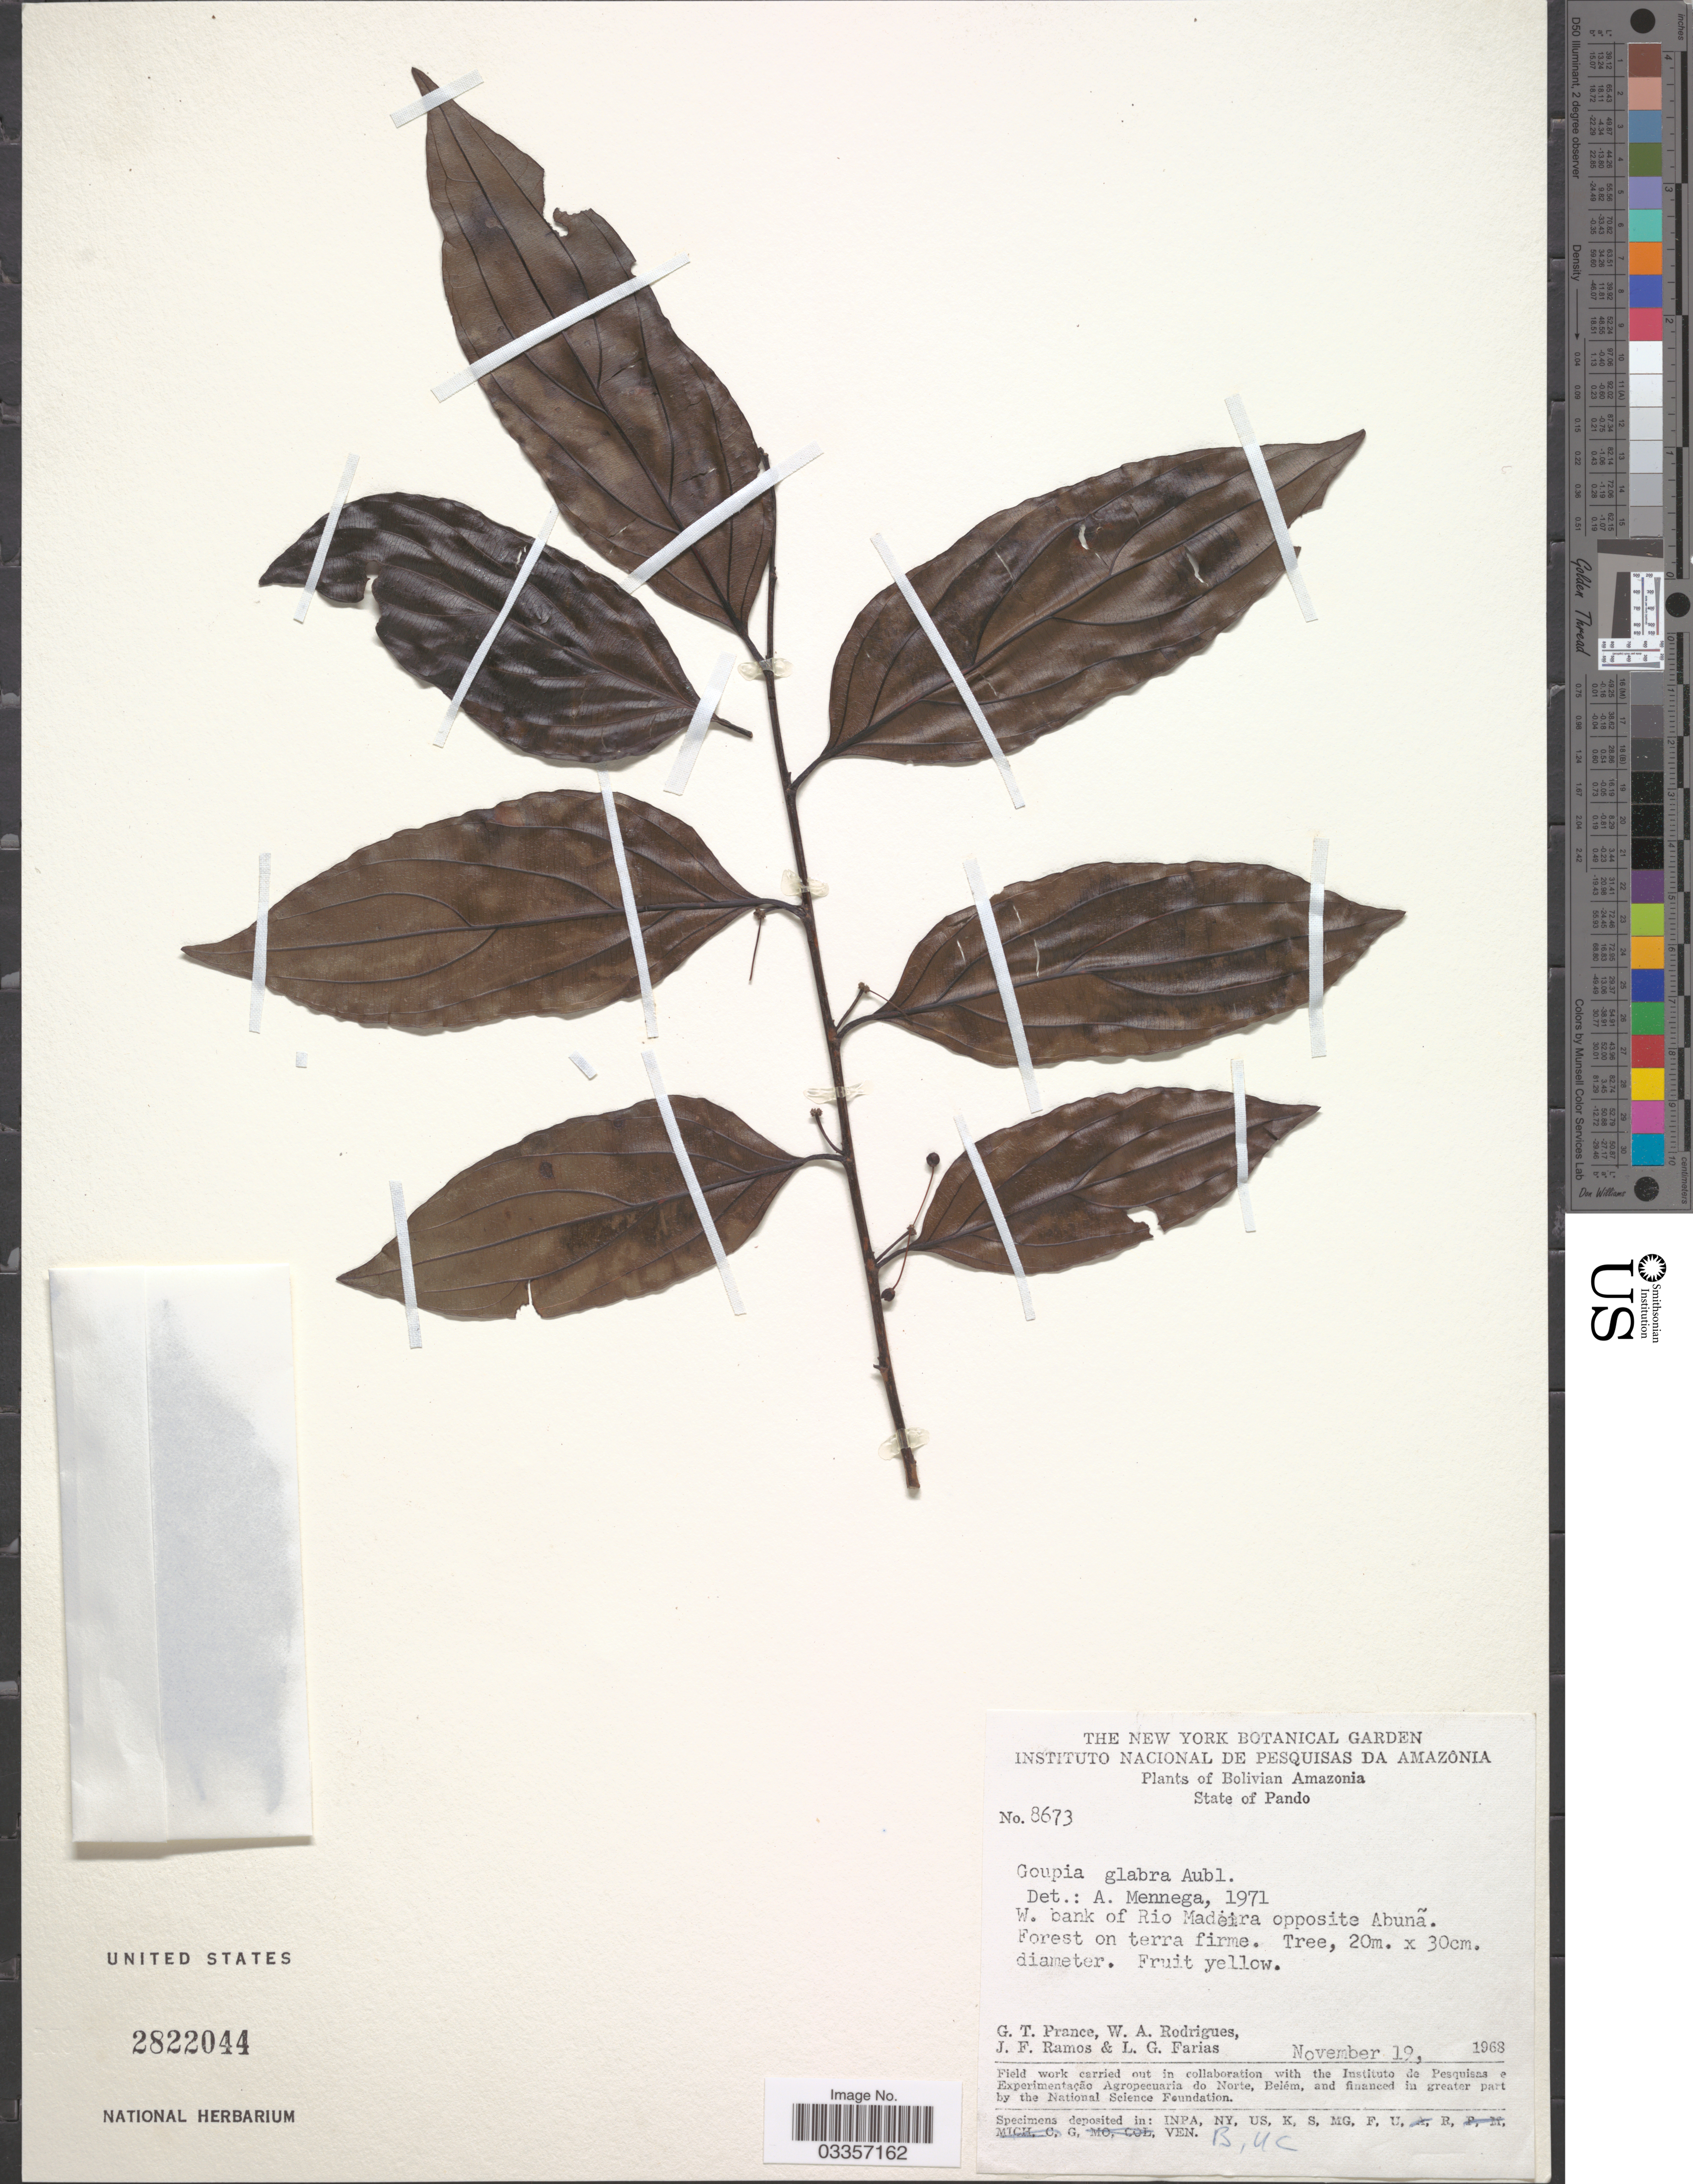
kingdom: Plantae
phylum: Tracheophyta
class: Magnoliopsida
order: Malpighiales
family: Goupiaceae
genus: Goupia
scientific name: Goupia glabra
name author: Aubl.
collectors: G. T. Prance, W. A. Rodrigues, J. F. Ramos & L. G. Farias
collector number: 8673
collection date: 1968-11-19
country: Bolivia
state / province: Pando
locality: Bolivian Amazonia, W. bank of Rio Madeira opposite Abunã.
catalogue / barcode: US 2822044